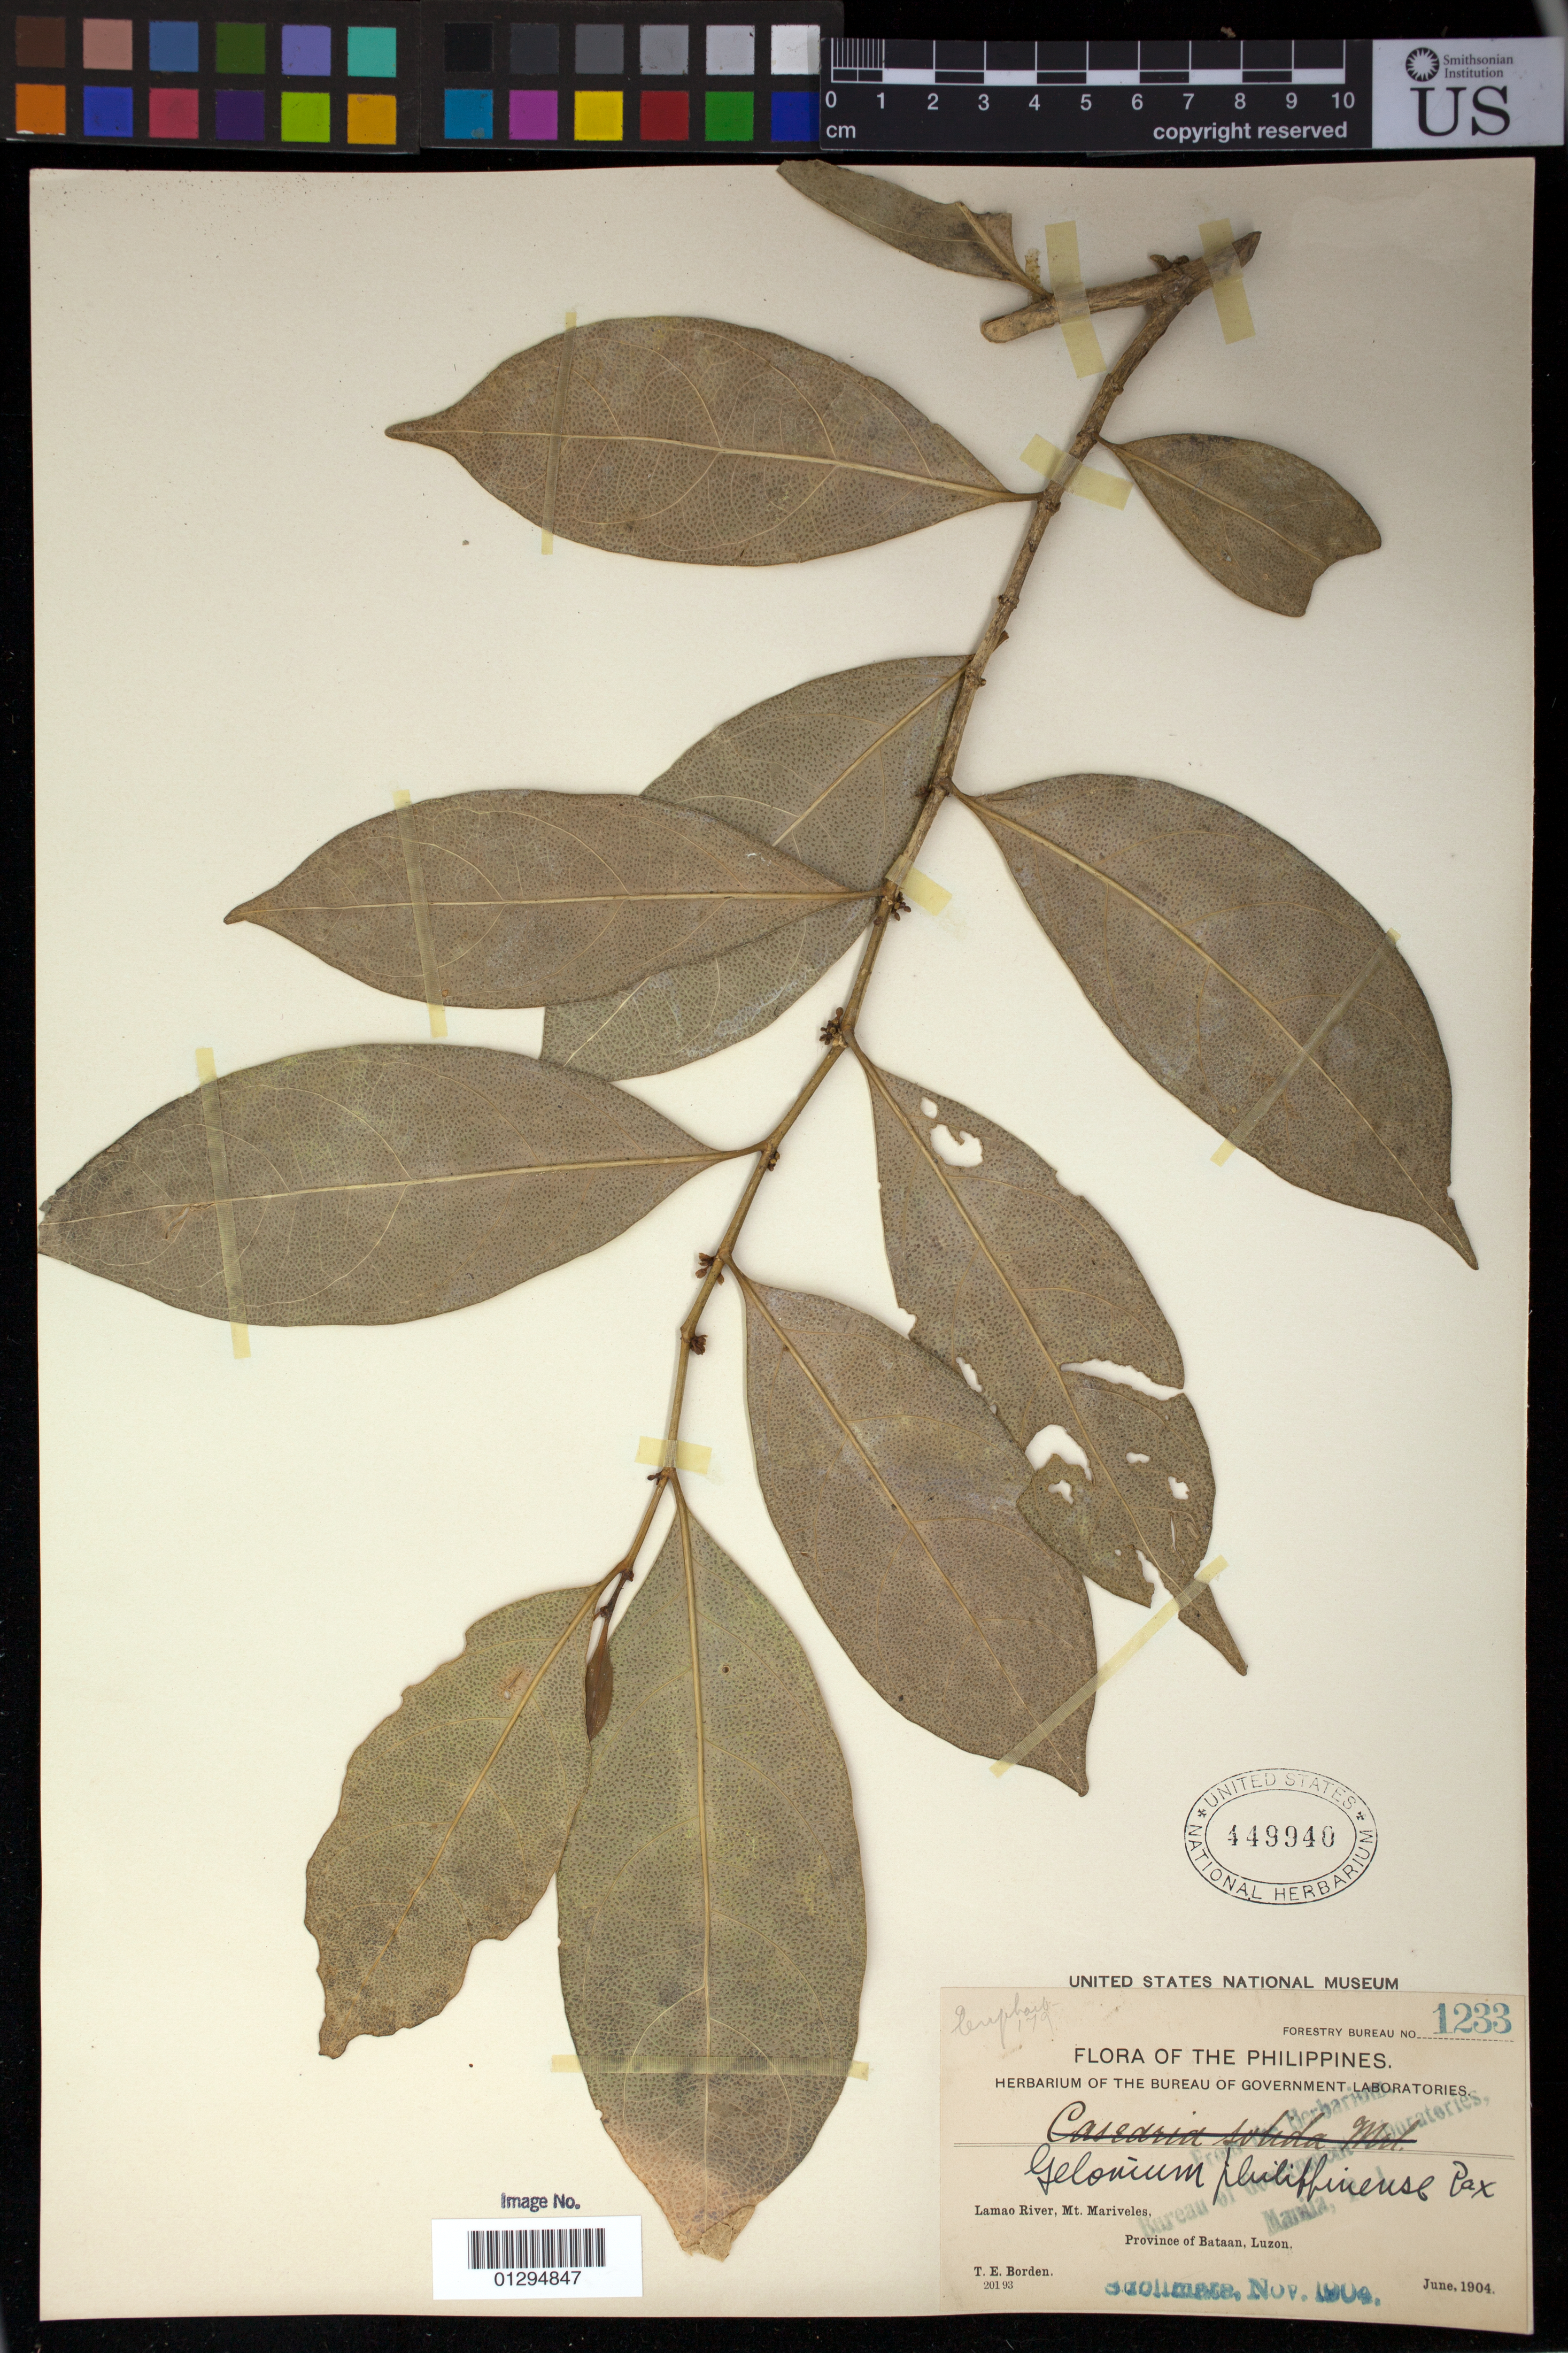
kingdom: Plantae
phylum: Tracheophyta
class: Magnoliopsida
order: Malpighiales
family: Euphorbiaceae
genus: Suregada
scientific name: Suregada philippinensis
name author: (Pax & K. Hoffm.) Croizat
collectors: T. E. Borden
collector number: For. Bur. 1233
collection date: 1904-06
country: Philippines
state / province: Central Luzon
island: Luzon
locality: Lamao River, Mt. Mariveles, Province of Bataan, Luzon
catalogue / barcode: US 449940